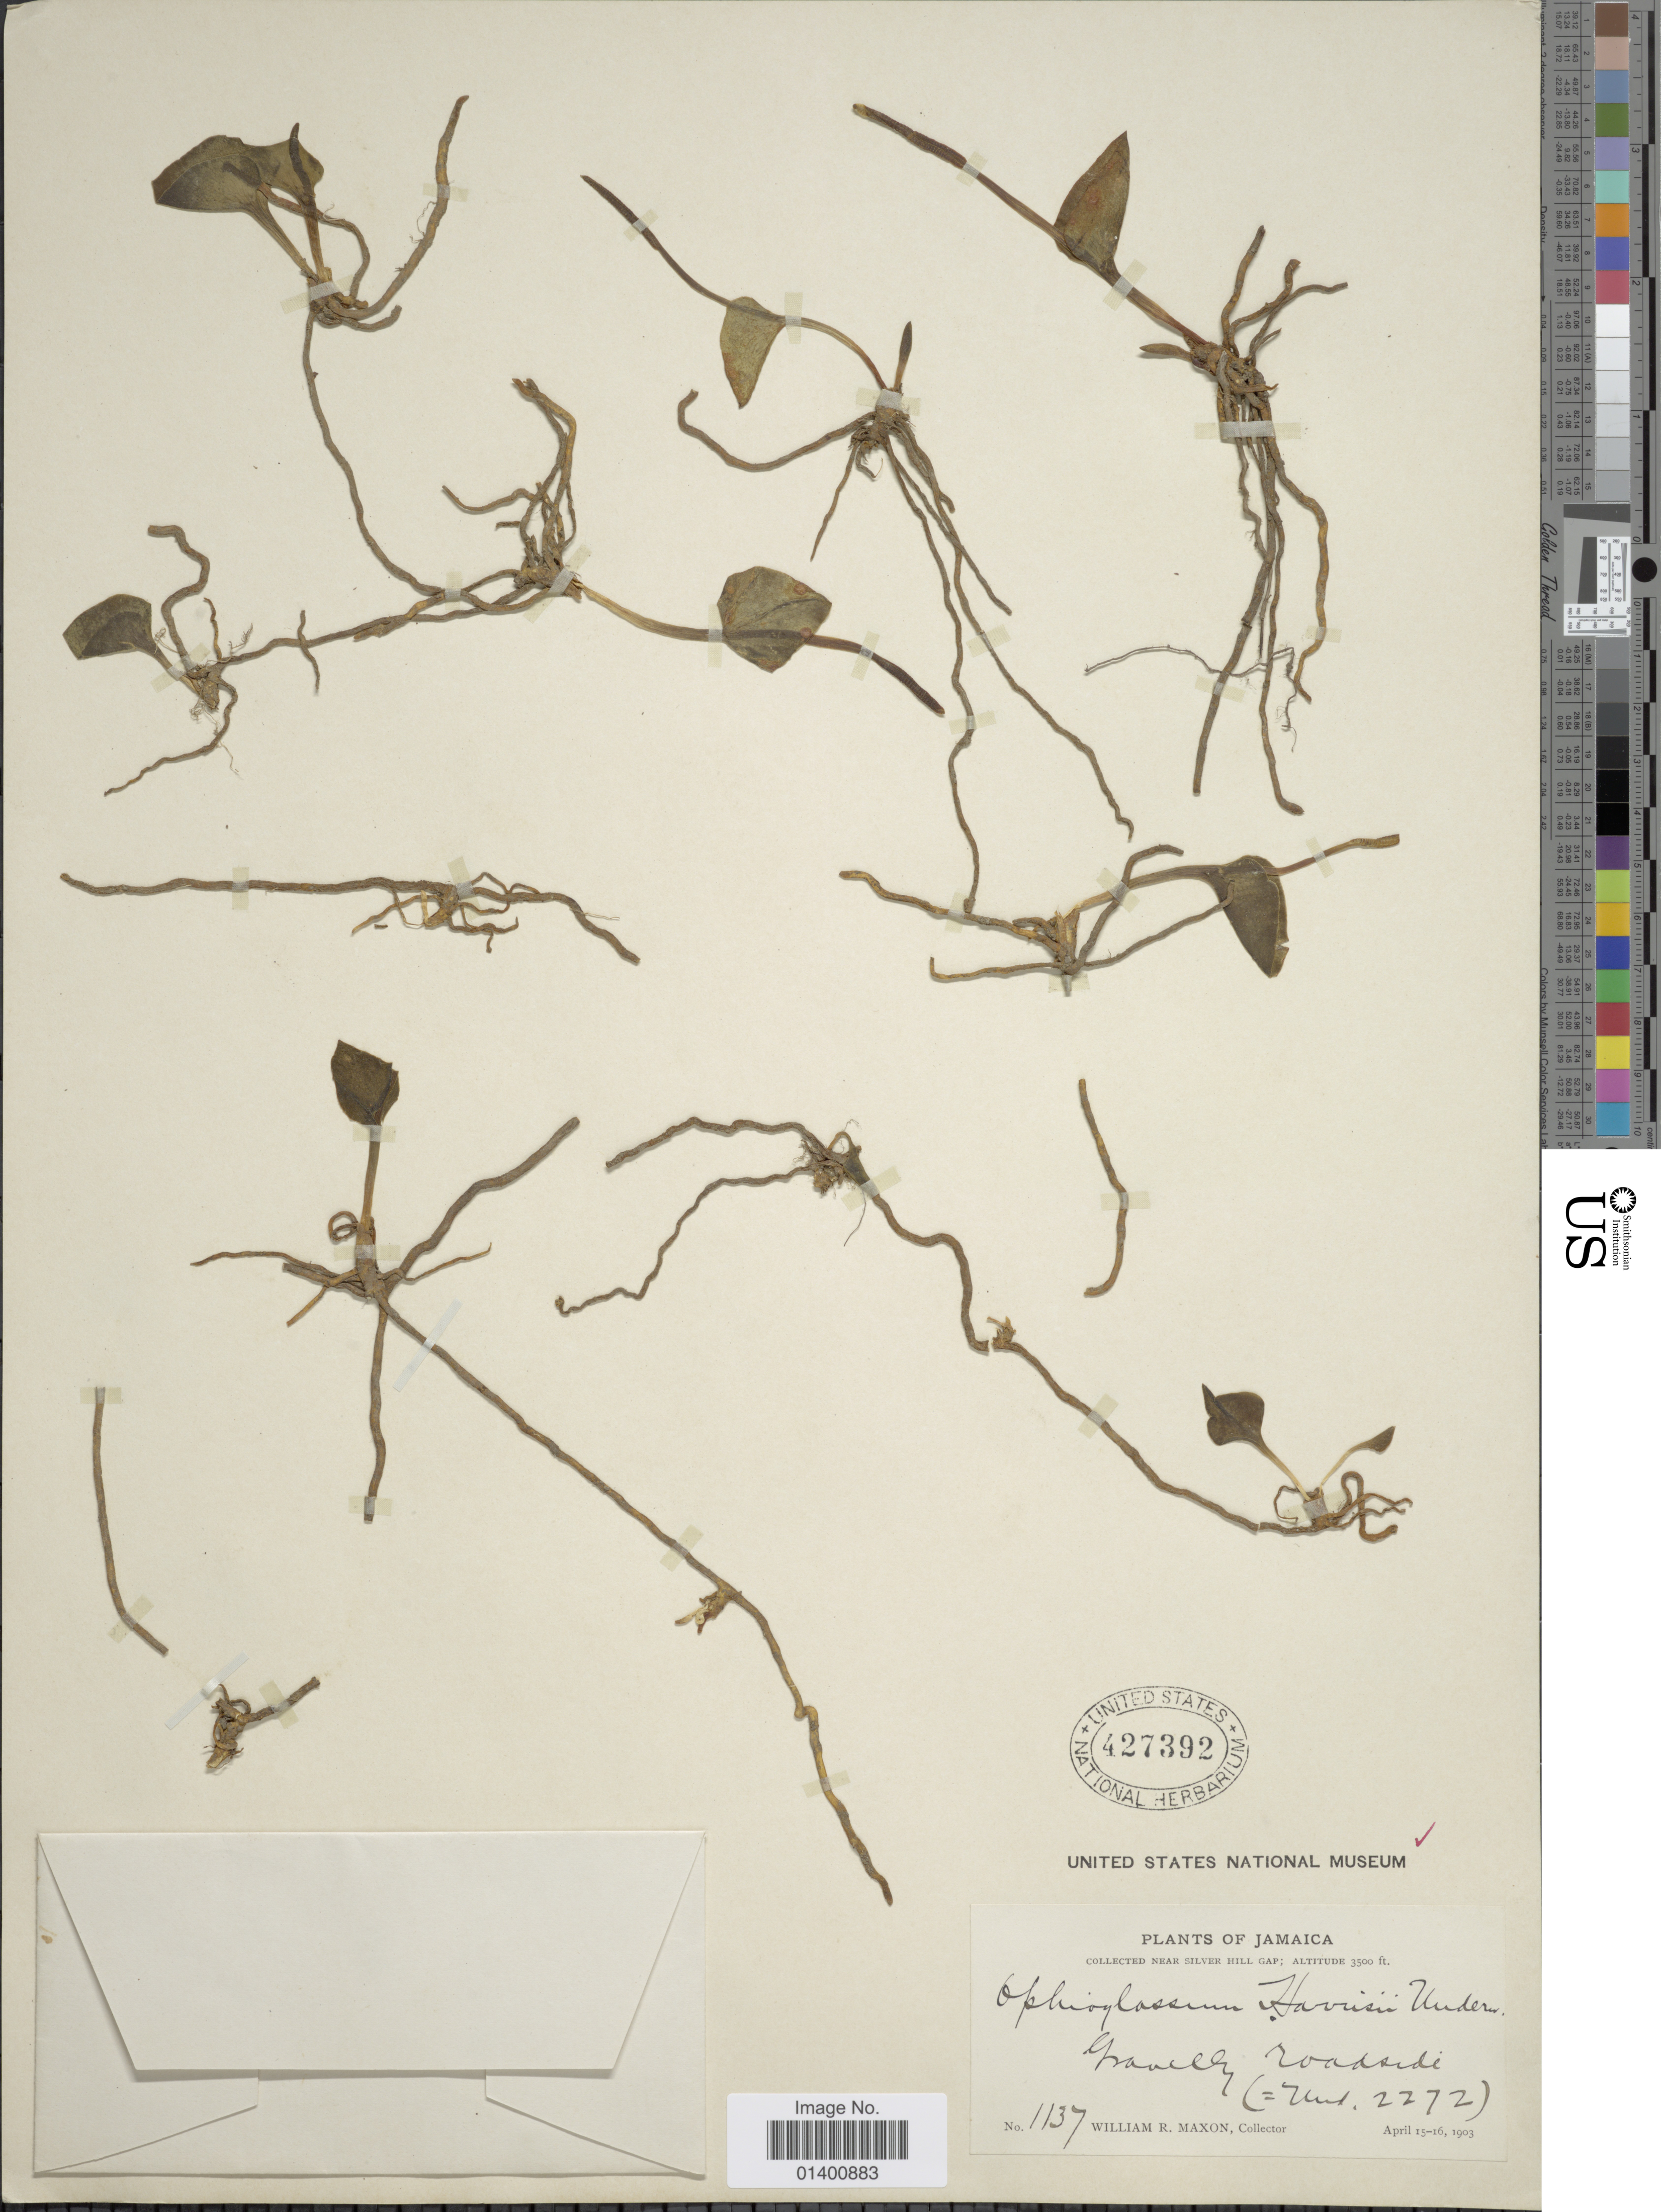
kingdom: Plantae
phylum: Tracheophyta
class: Polypodiopsida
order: Ophioglossales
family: Ophioglossaceae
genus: Ophioglossum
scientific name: Ophioglossum harrisii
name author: Underw.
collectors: W. R. Maxon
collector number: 1137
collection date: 1903-04-15/1903-04-16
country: Jamaica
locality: Near Silver Hill Gap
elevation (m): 1067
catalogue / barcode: US 427392